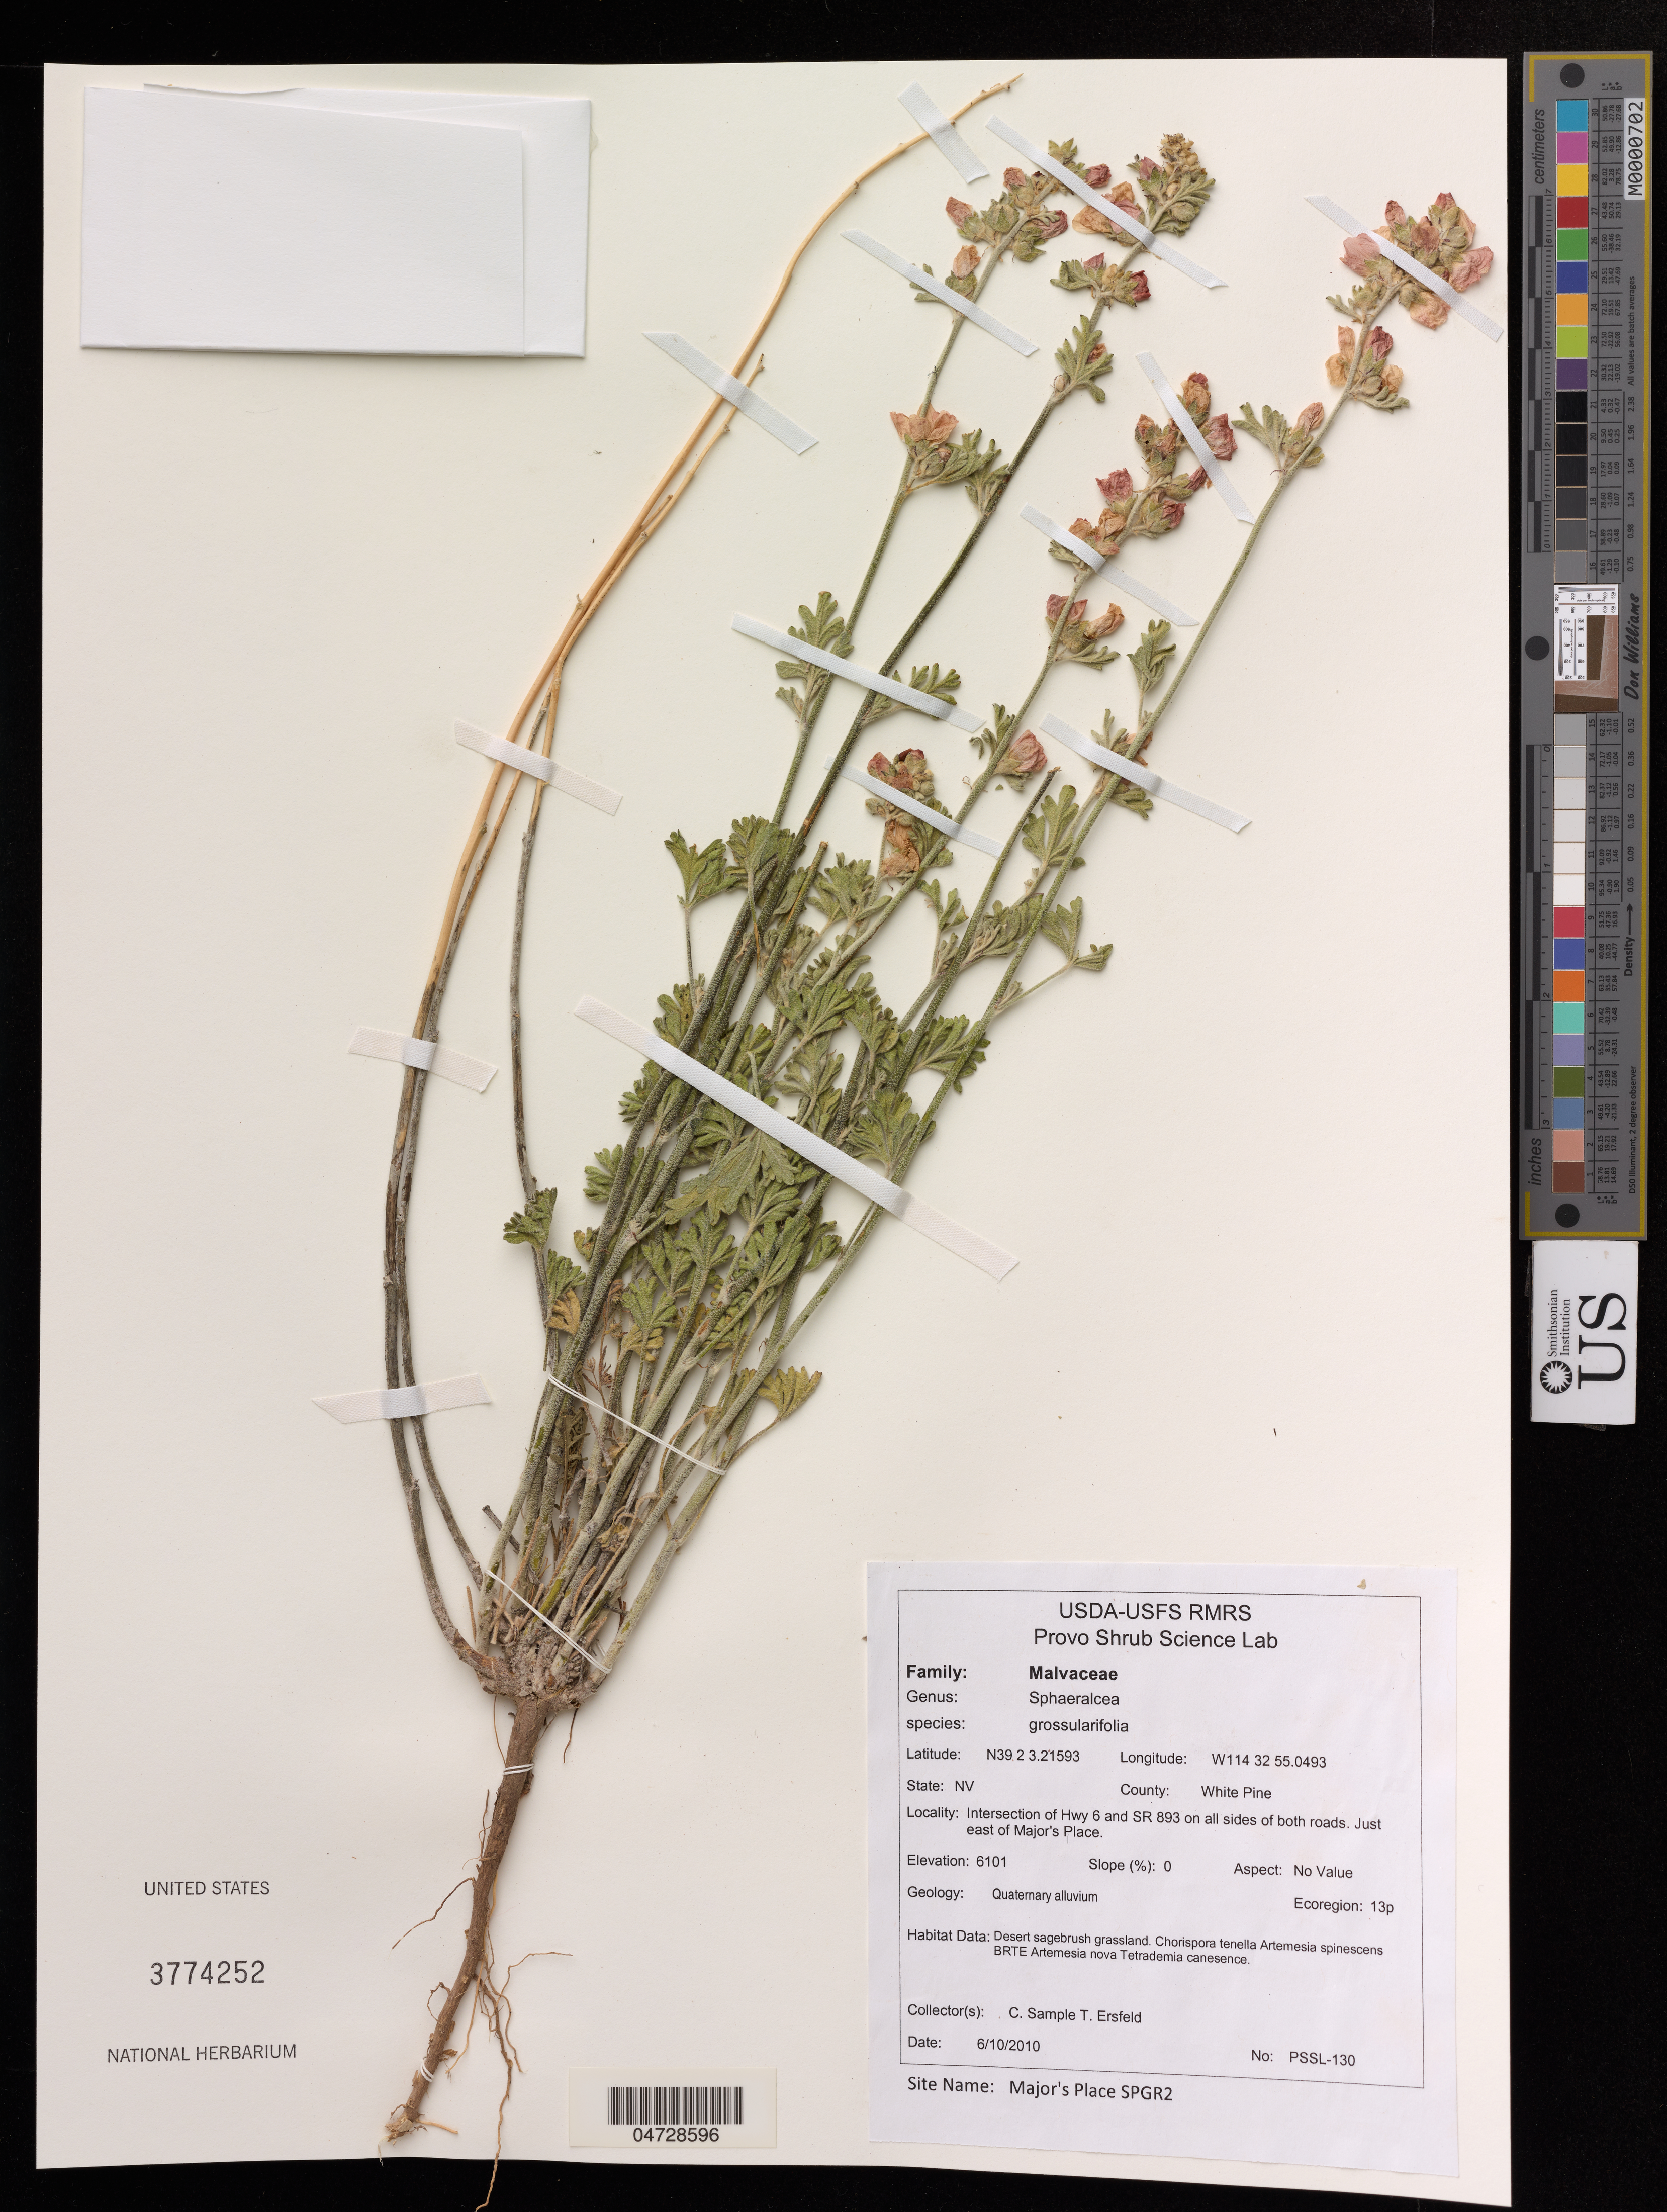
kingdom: Plantae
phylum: Tracheophyta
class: Magnoliopsida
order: Malvales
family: Malvaceae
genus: Sphaeralcea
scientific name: Sphaeralcea grossulariifolia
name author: (Hook. & Arn.) Rydb.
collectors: C. Sample & T. Ersfeld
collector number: PSSL-130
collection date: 2010-06-10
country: United States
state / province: Nevada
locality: County: White Pine. Intersection of Hwy 6 and SR 893 on all sides of both roads. Just east of Major's Place.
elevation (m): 1860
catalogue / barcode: US 3774252